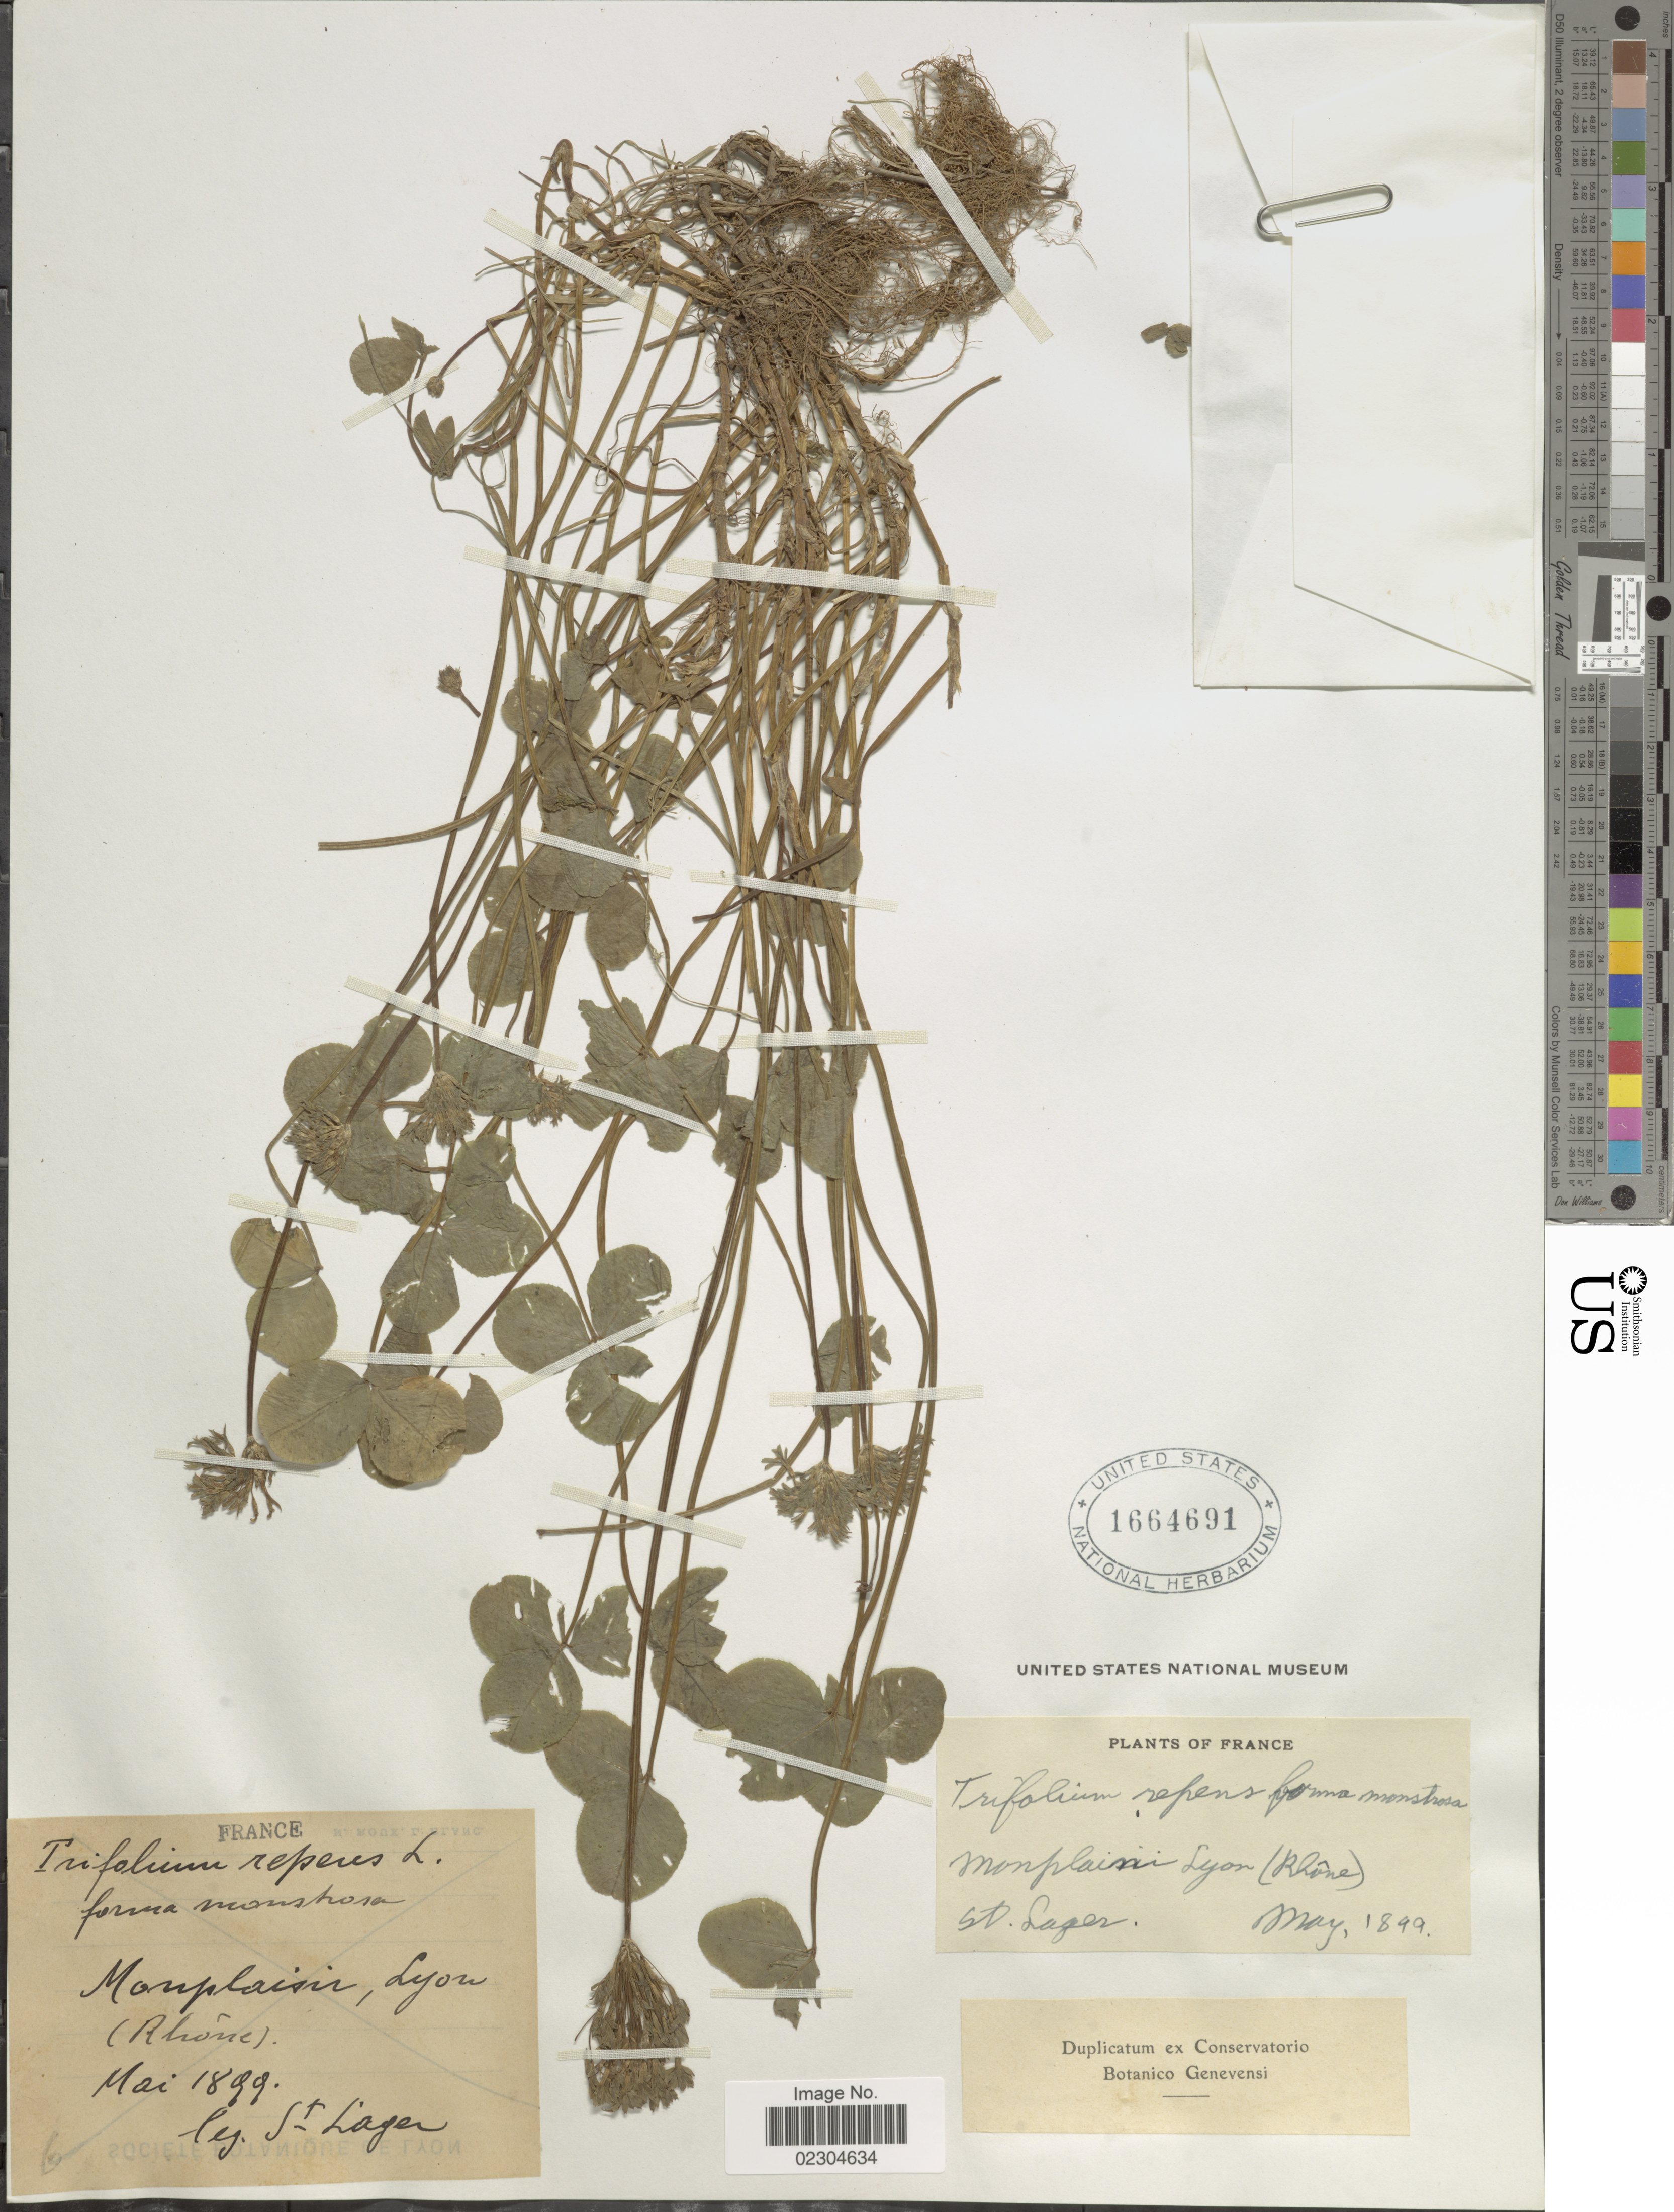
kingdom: Plantae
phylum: Tracheophyta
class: Magnoliopsida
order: Fabales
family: Fabaceae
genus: Trifolium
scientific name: Trifolium repens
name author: L.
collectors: S. Lager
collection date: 1899-05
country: France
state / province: Auvergne-Rhône-Alpes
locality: Monplaisir, Lyon (Rhone)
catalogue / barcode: US 1664691